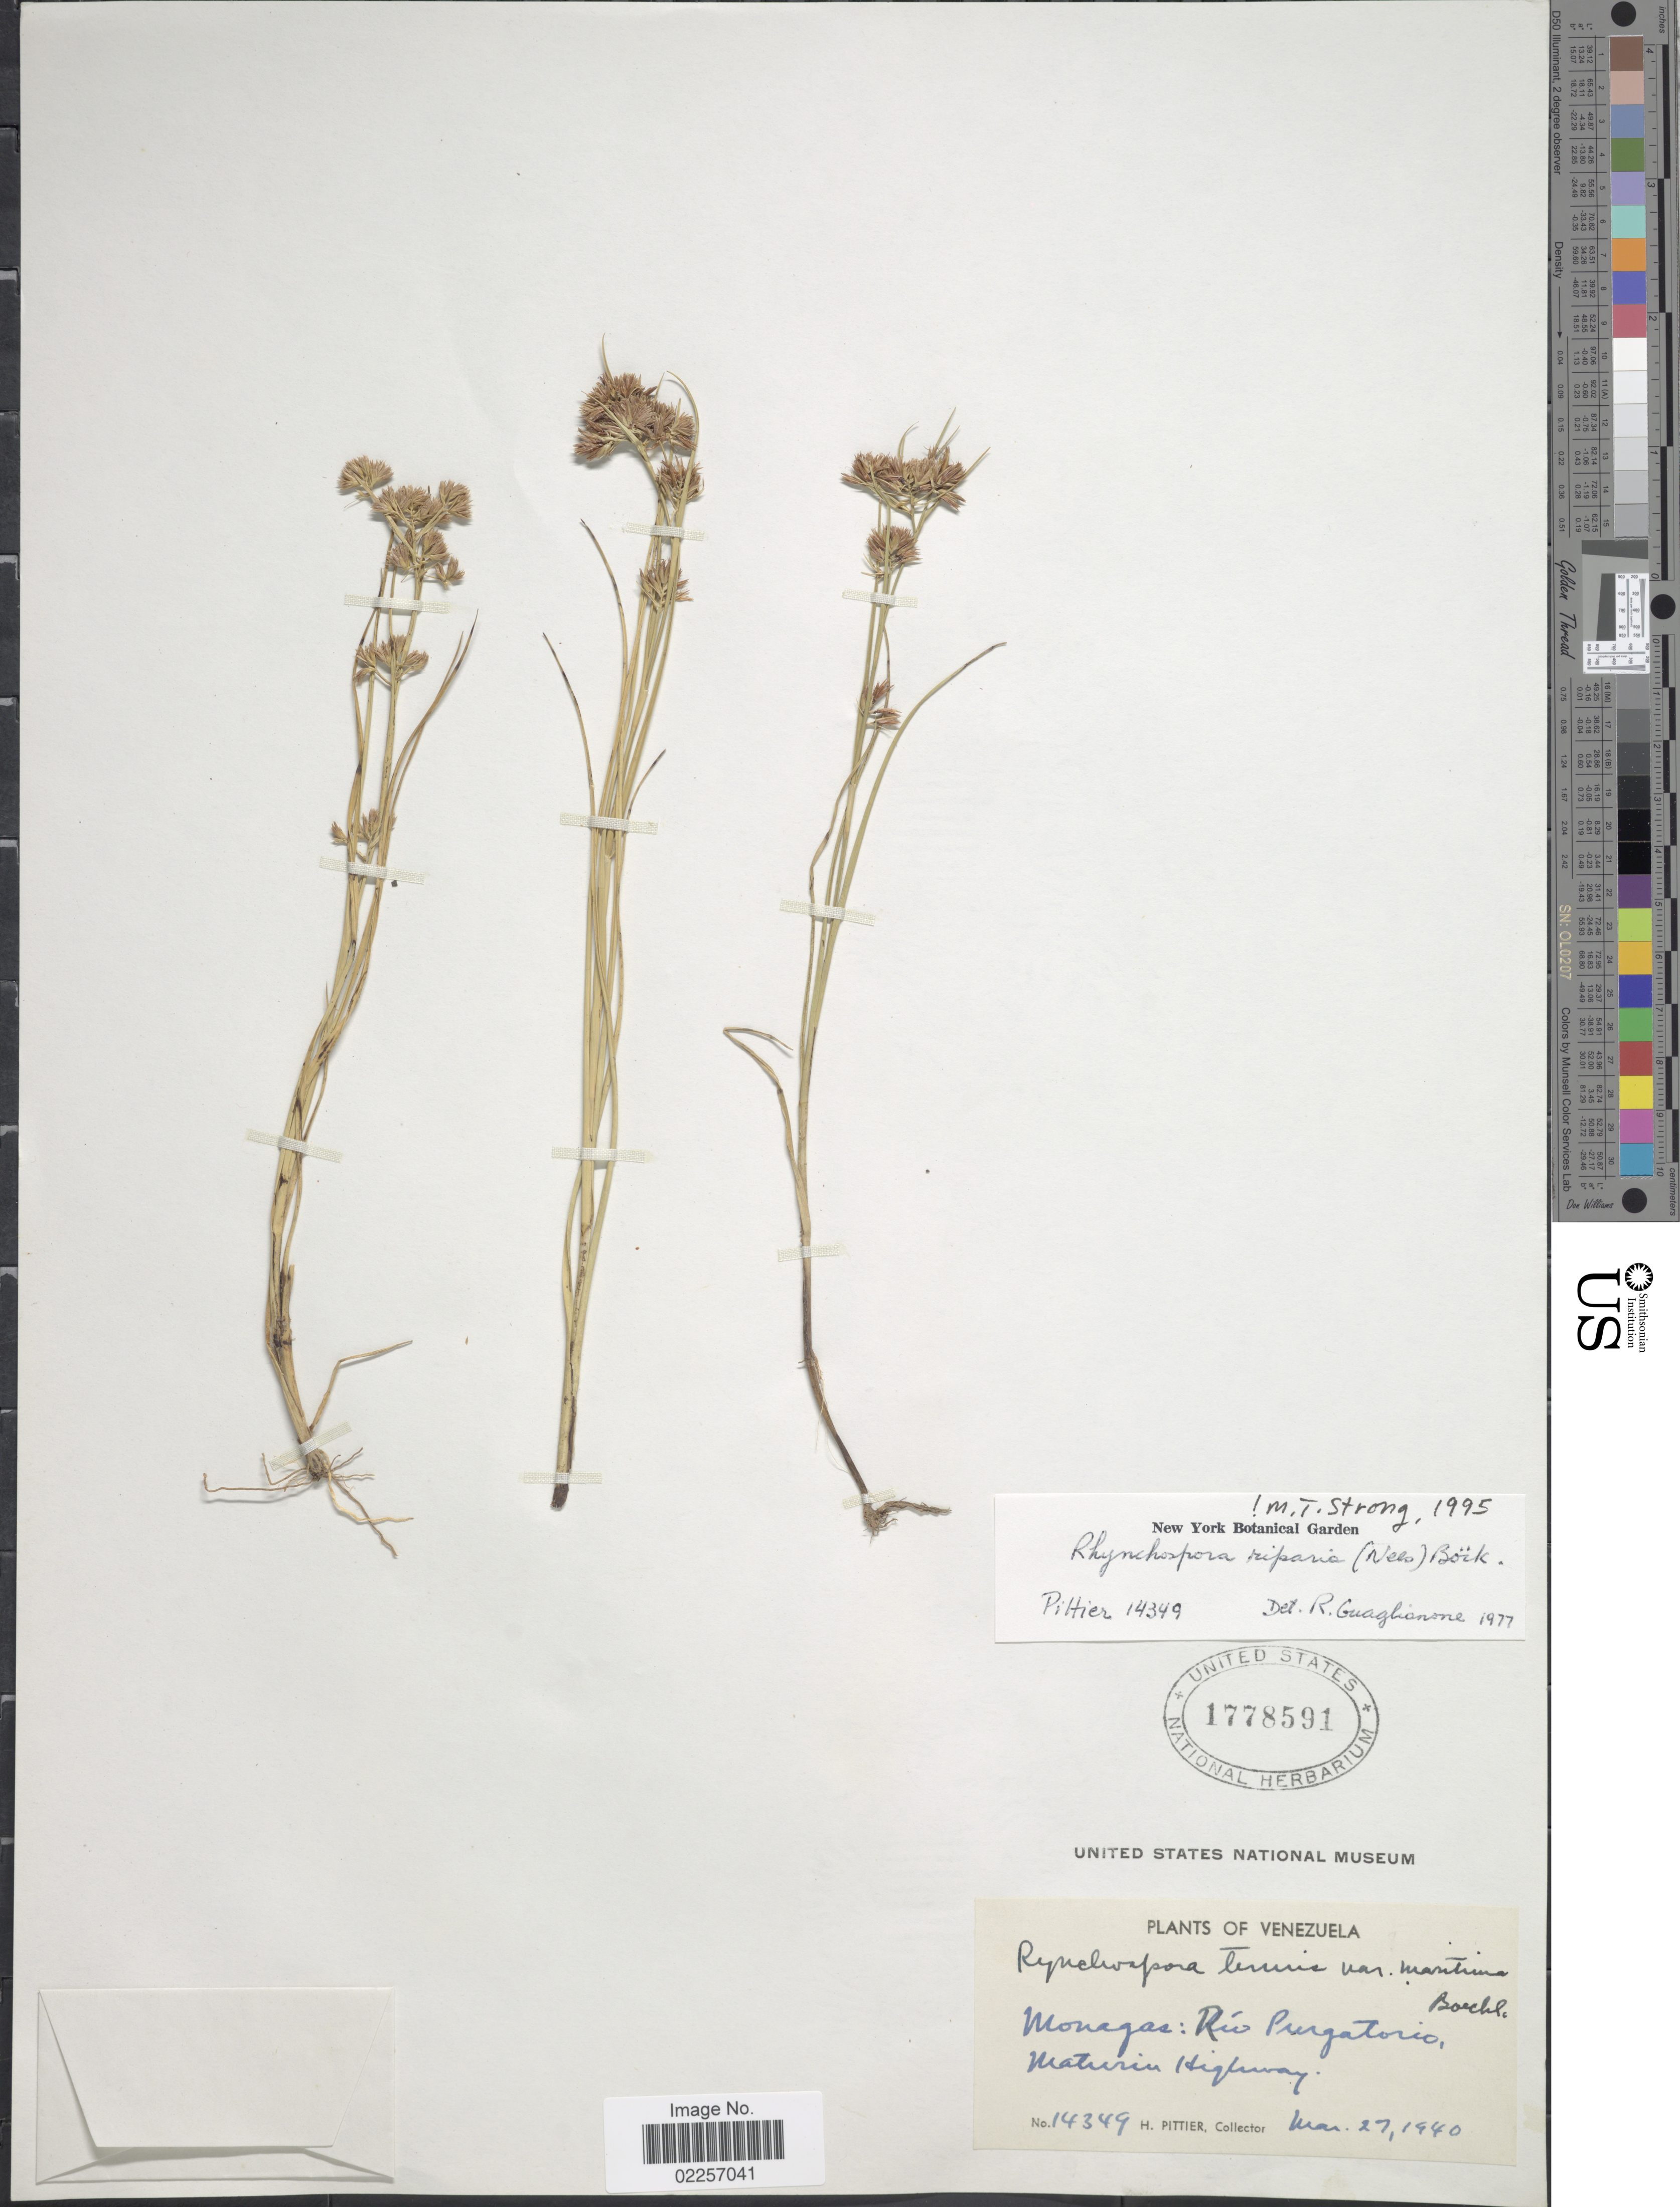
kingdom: Plantae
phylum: Tracheophyta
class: Liliopsida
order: Poales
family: Cyperaceae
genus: Rhynchospora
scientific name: Rhynchospora riparia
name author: (Nees) Boeckeler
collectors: H. F. Pittier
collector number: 14349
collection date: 1940-03-27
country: Venezuela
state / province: Monagas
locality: Rio Purgatorio, Maturiu Highway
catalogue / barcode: US 1778591